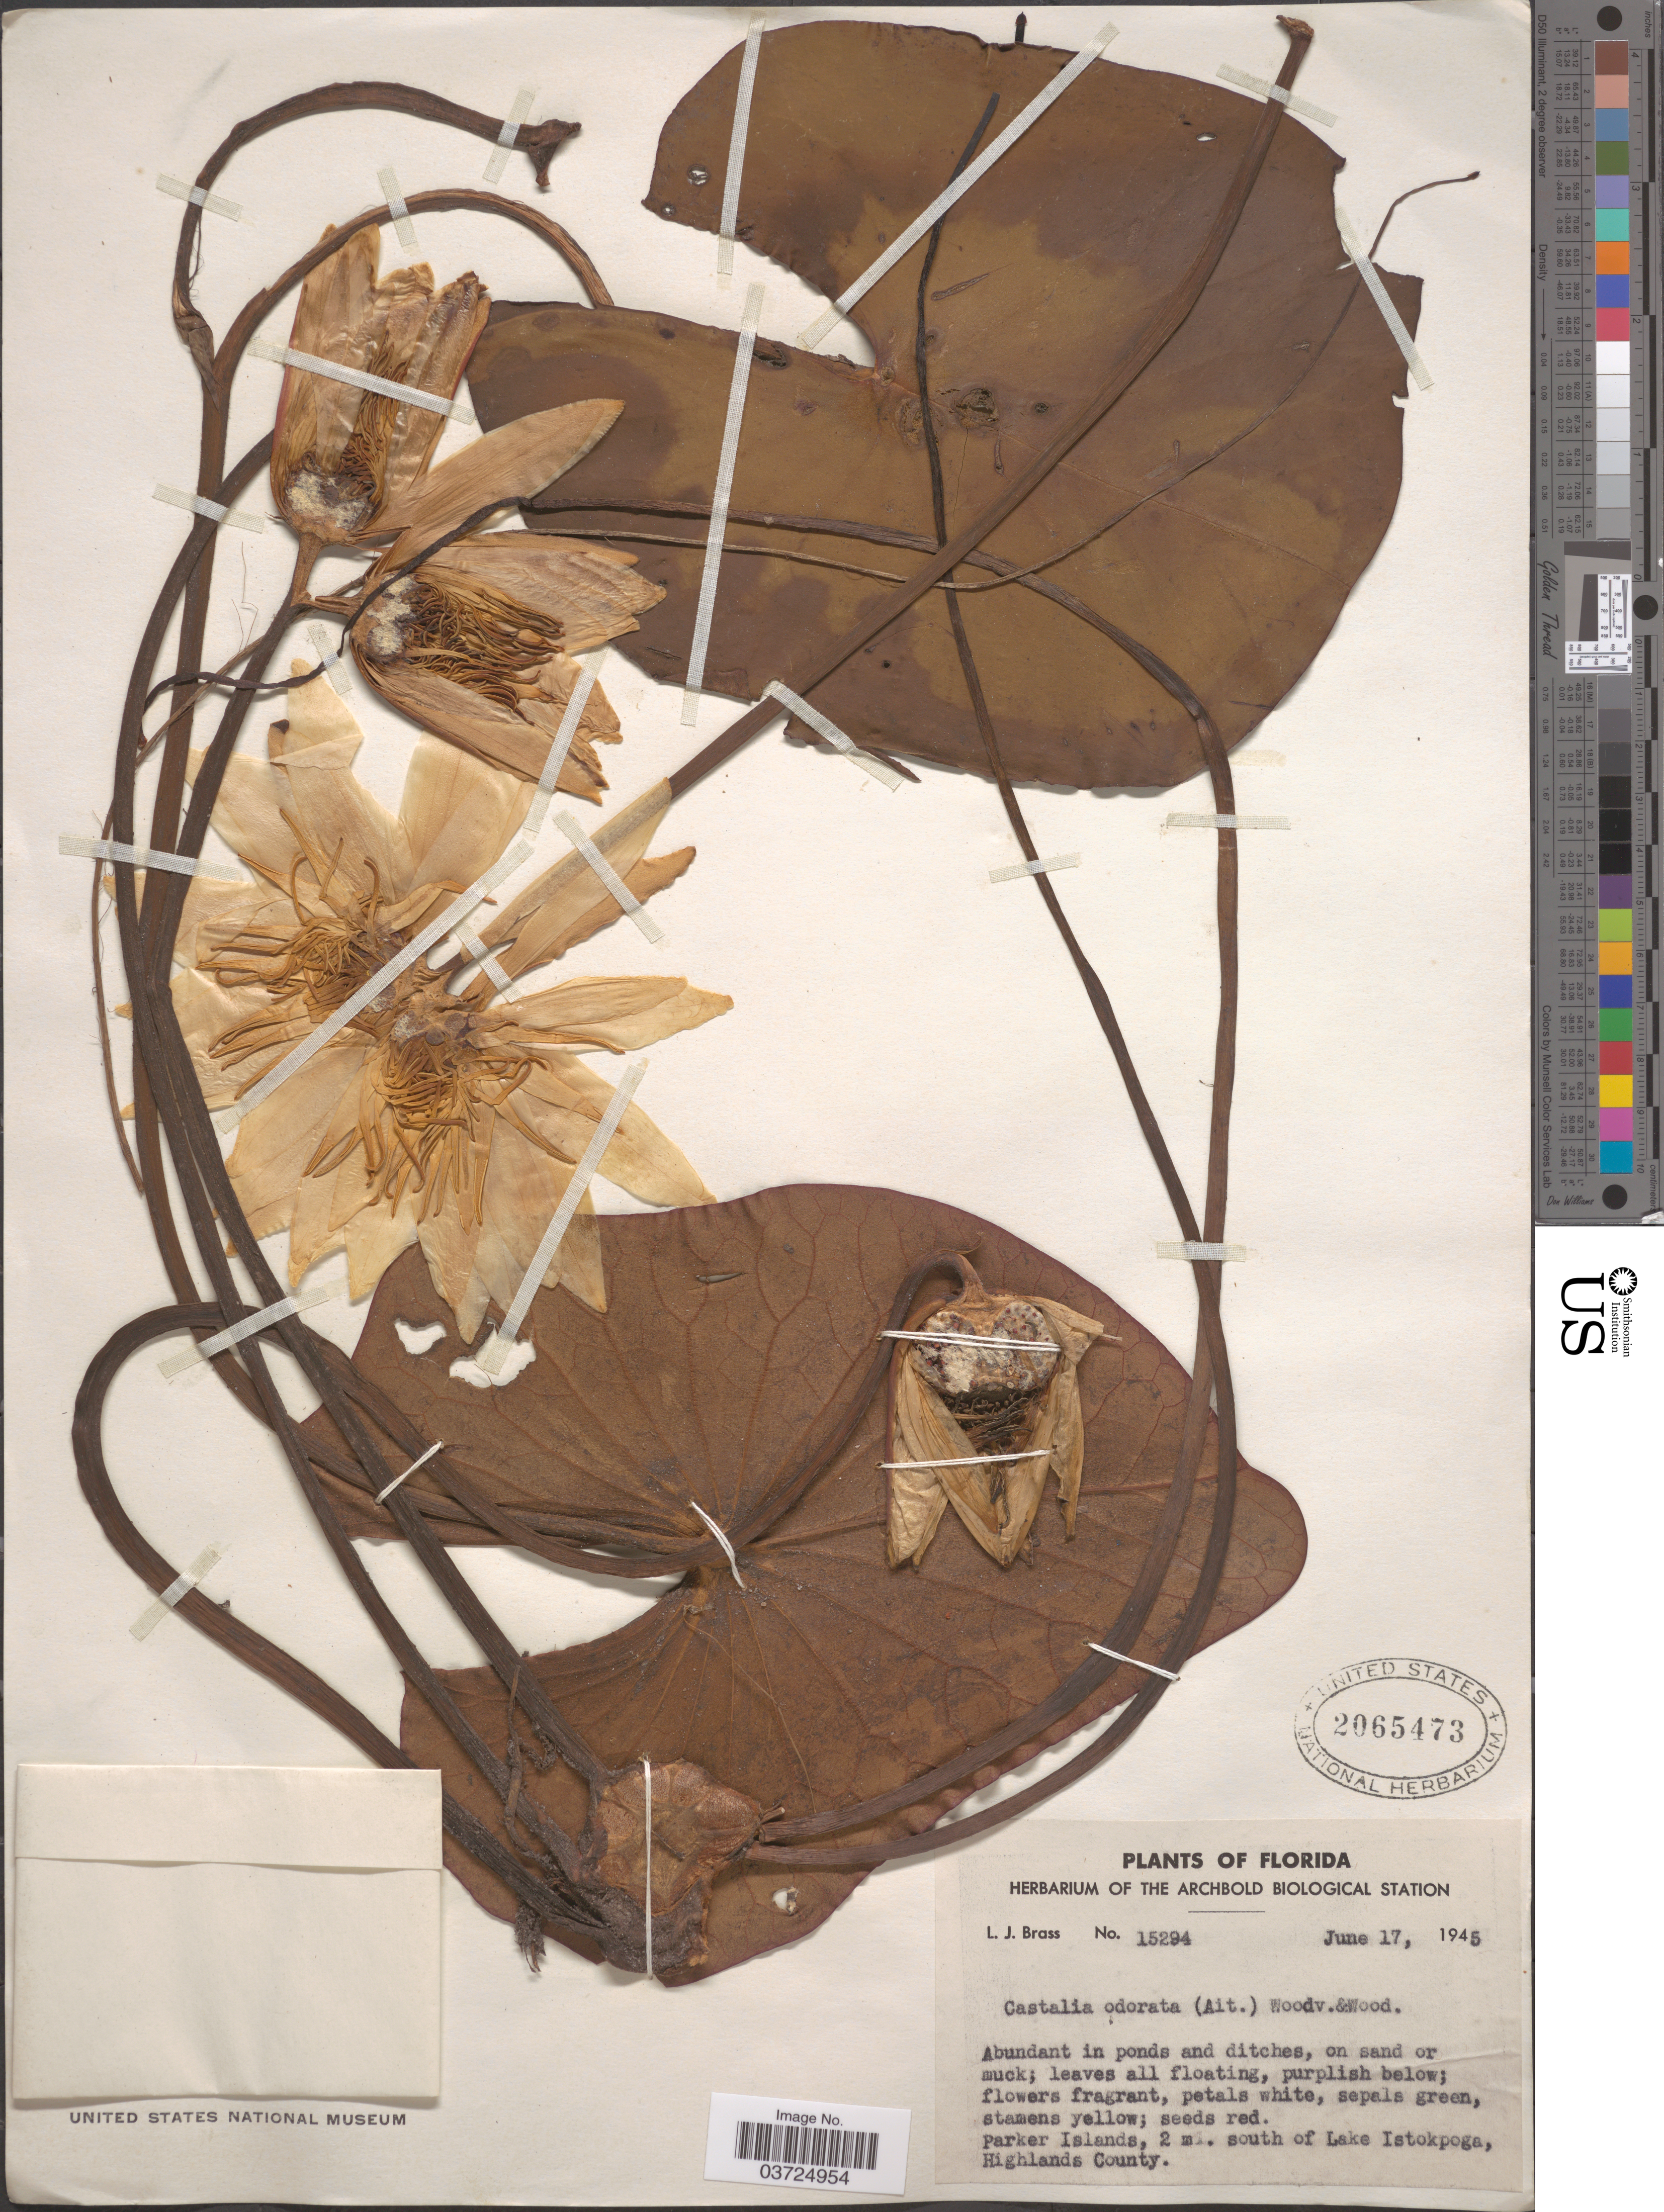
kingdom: Plantae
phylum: Tracheophyta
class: Magnoliopsida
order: Nymphaeales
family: Nymphaeaceae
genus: Nymphaea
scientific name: Nymphaea odorata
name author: Aiton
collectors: L. J. Brass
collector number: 15294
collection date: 1945-06-17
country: United States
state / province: Florida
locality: Parker Islands, 2 mi. south of Lake Istokpoga, Highlands County.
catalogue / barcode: US 2065473